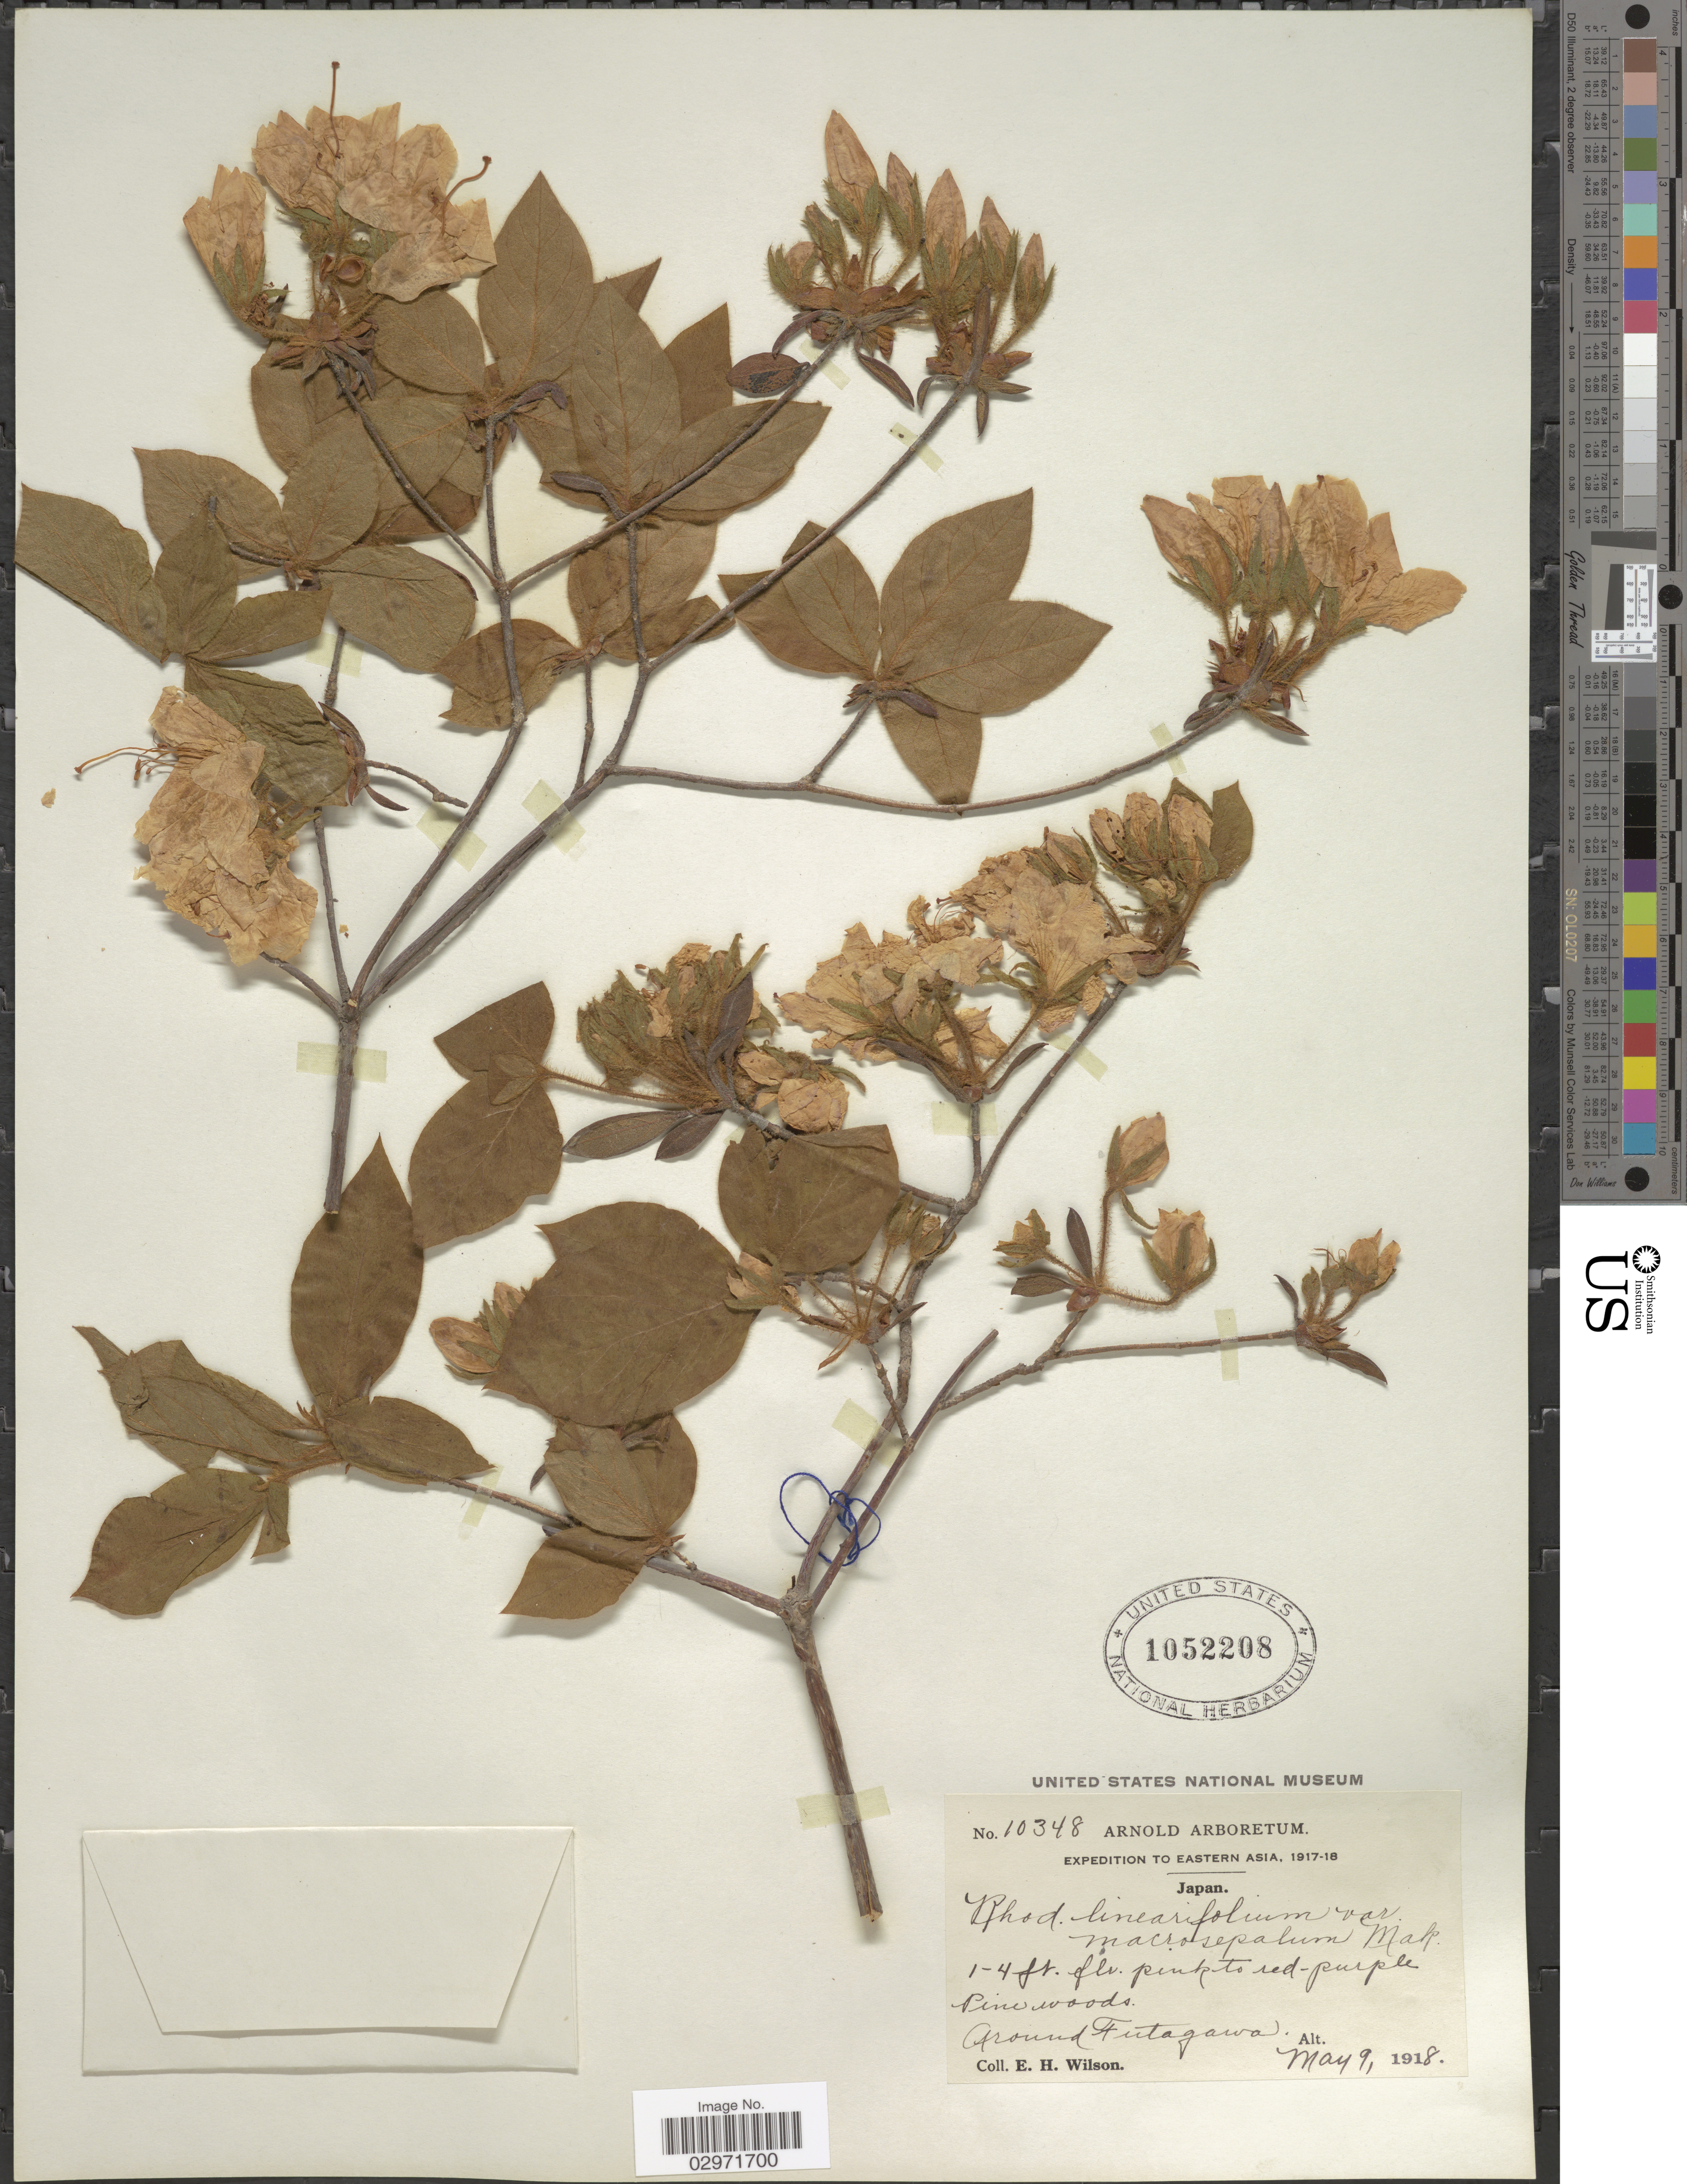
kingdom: Plantae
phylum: Tracheophyta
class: Magnoliopsida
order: Ericales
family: Ericaceae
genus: Rhododendron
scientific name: Rhododendron linearifolium var. macrosepalum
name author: (Maxim.) Makino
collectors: E. Wilson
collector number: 10348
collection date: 1918-05-09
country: Japan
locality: Eastern Asia. Around Futagawa.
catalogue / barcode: US 1052208